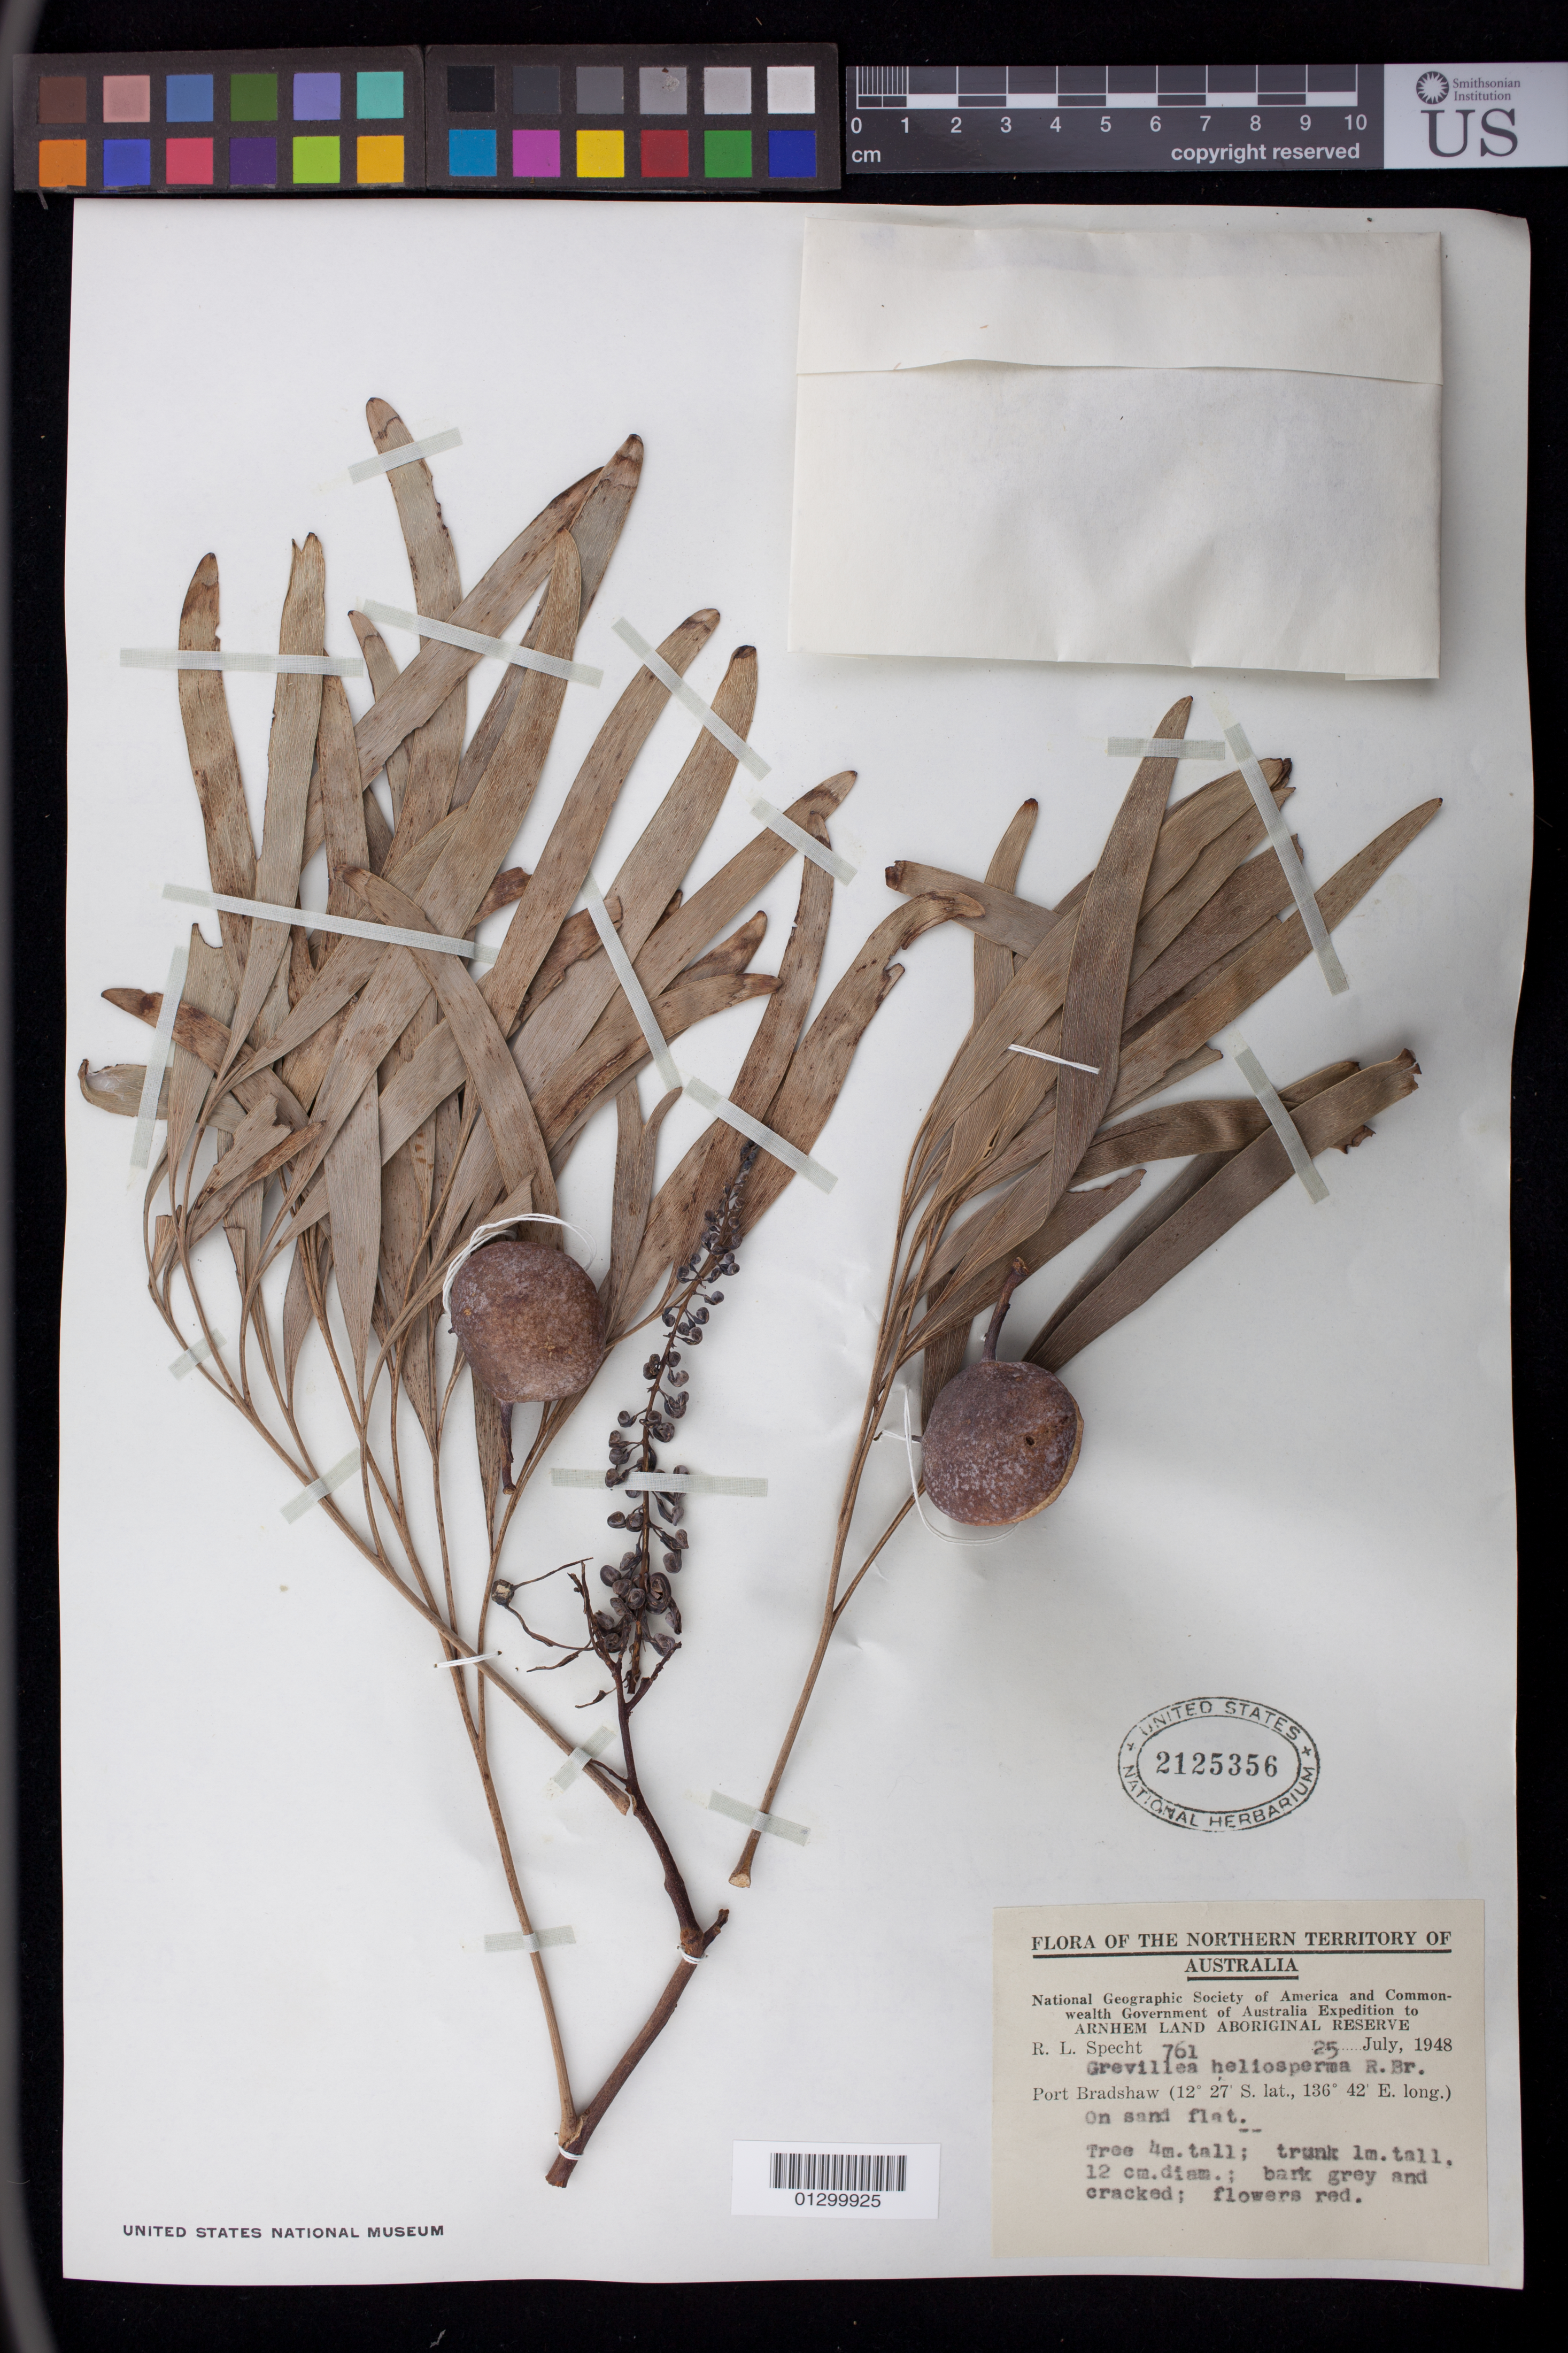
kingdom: Plantae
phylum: Tracheophyta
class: Magnoliopsida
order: Proteales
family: Proteaceae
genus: Grevillea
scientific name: Grevillea heliosperma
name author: R. Br.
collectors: R. L. Specht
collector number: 761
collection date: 1948-07-25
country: Australia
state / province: Northern Territory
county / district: East Arnhem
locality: Port Bradshaw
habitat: On sand flat.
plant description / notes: Tree 4 m. tall; trunk 1 m. tall, 12 cm. diam.; bark grey and cracked; flowers red.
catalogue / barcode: US 2125356